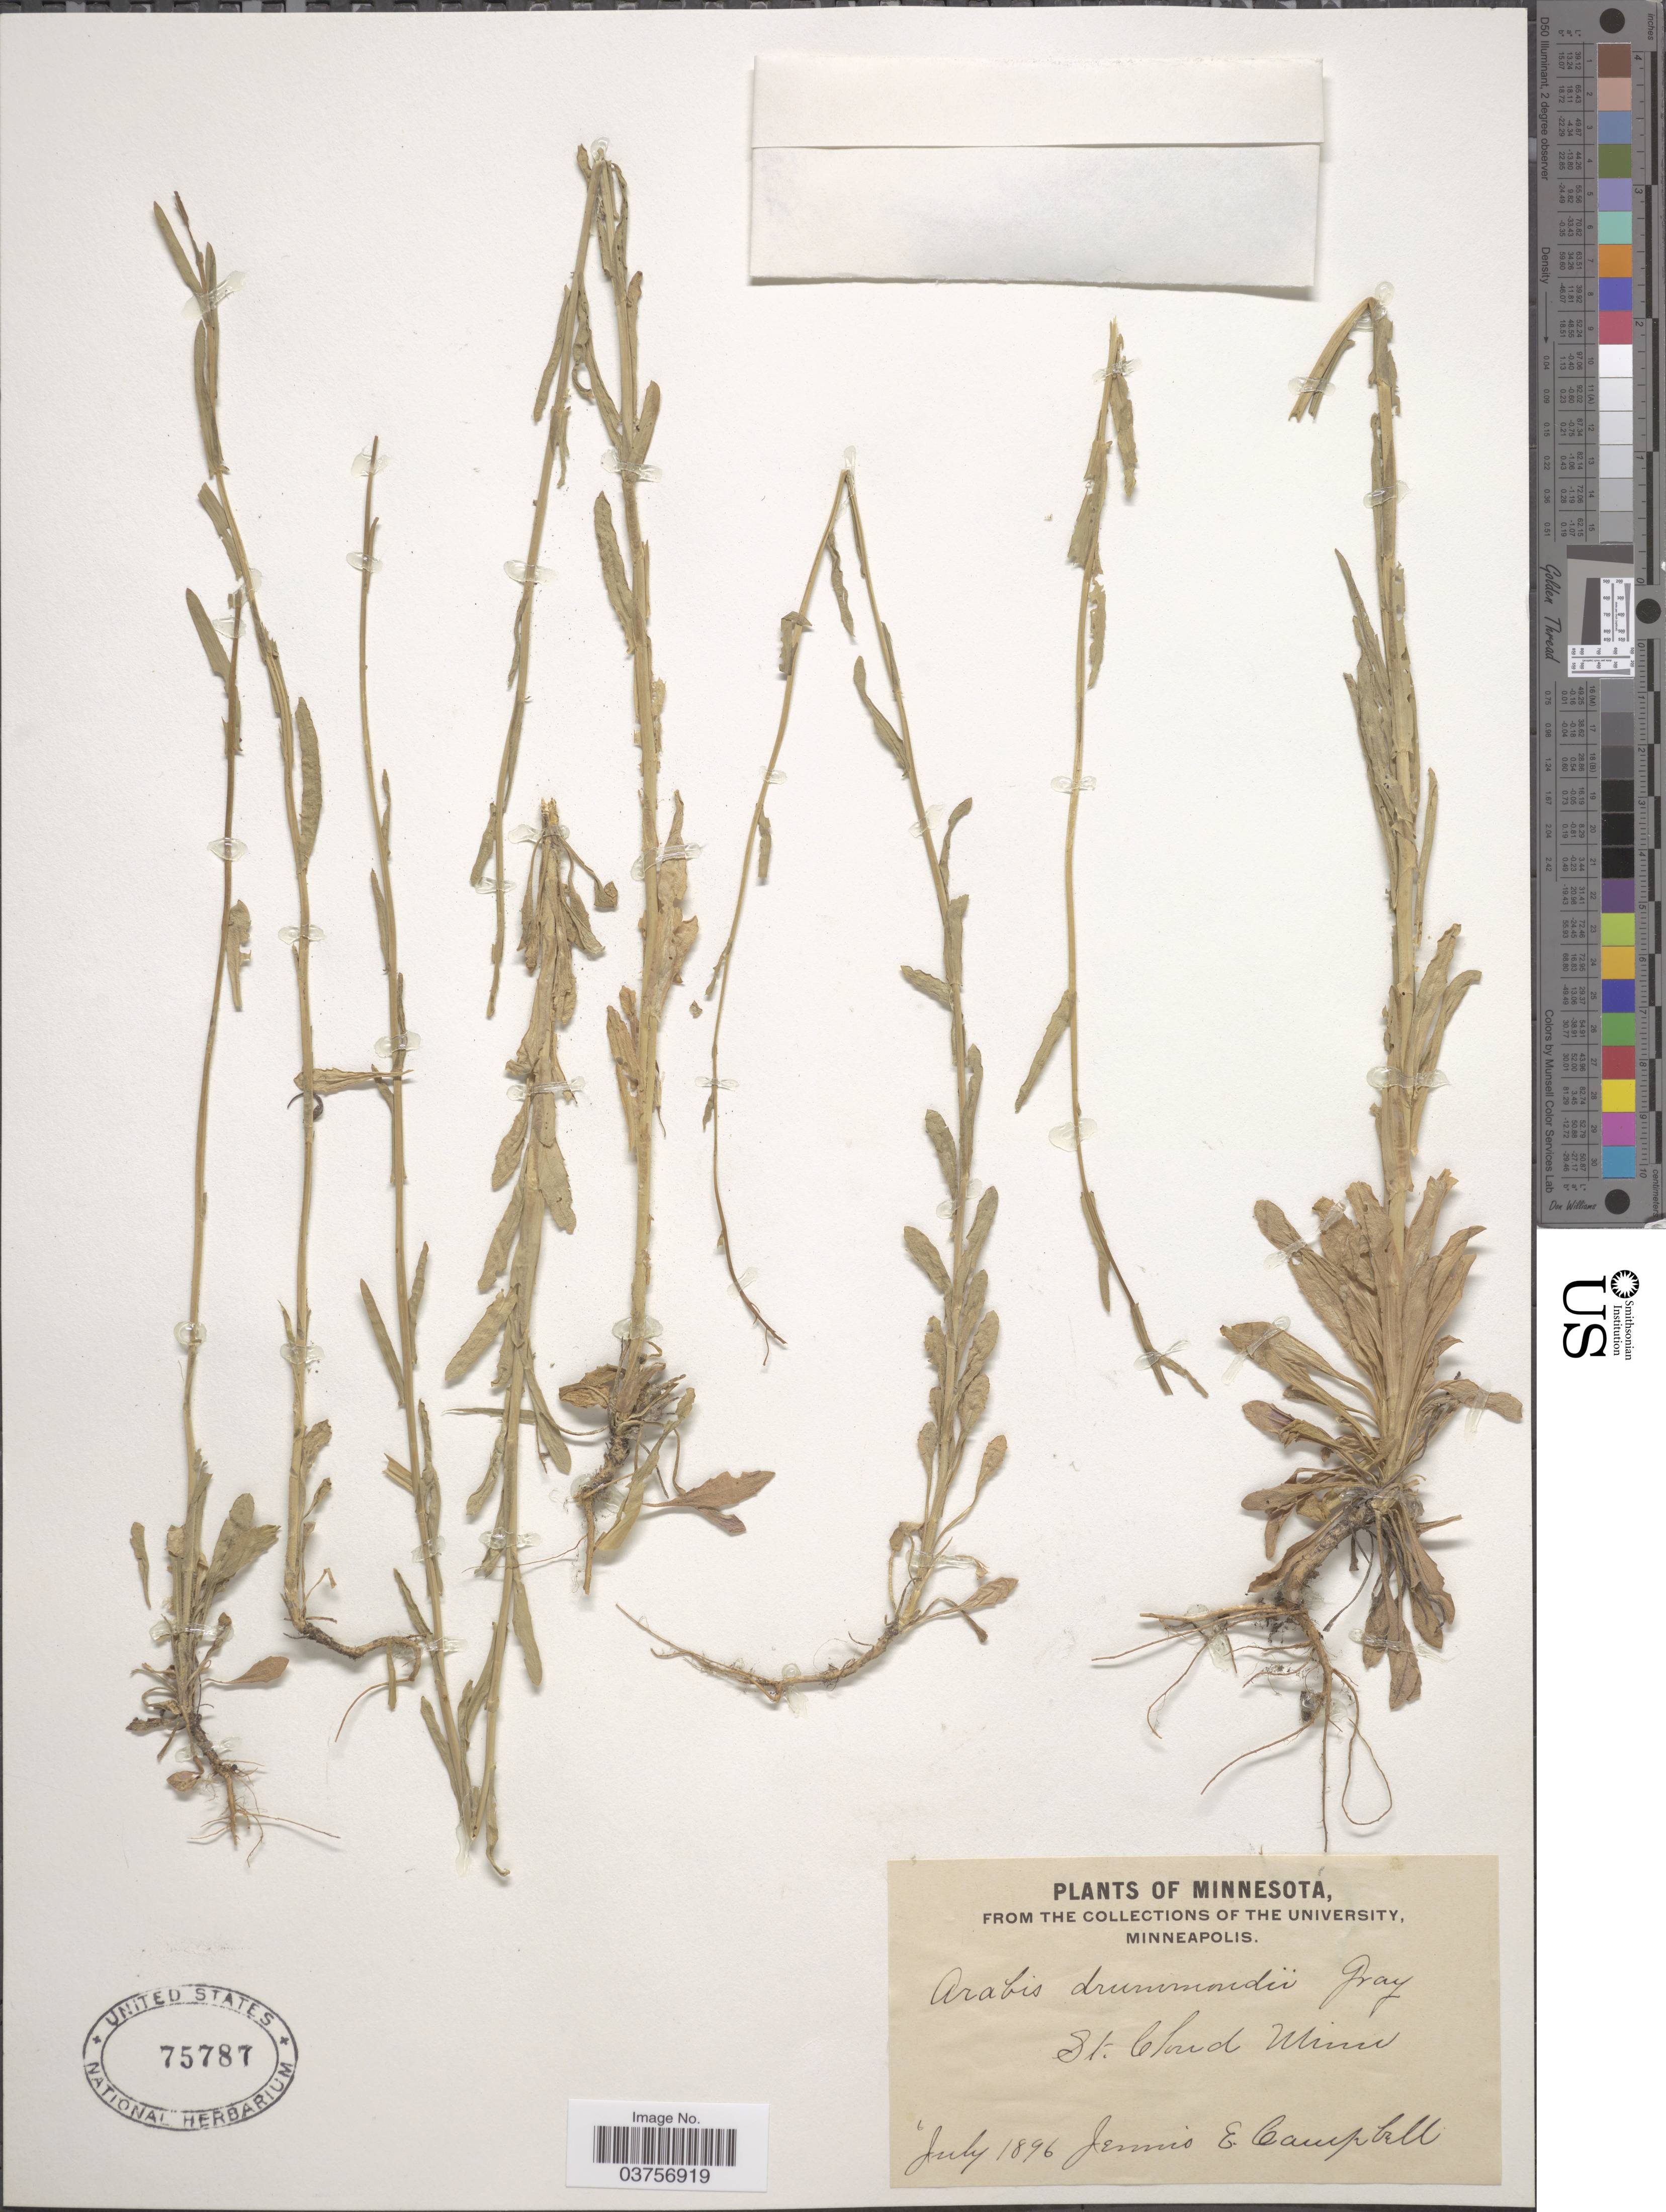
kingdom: Plantae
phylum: Tracheophyta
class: Magnoliopsida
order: Brassicales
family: Brassicaceae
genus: Arabis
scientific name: Arabis drummondii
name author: A. Gray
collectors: J. E. Campbell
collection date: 1896-07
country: United States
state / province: Minnesota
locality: St. Cloud.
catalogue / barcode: US 75787